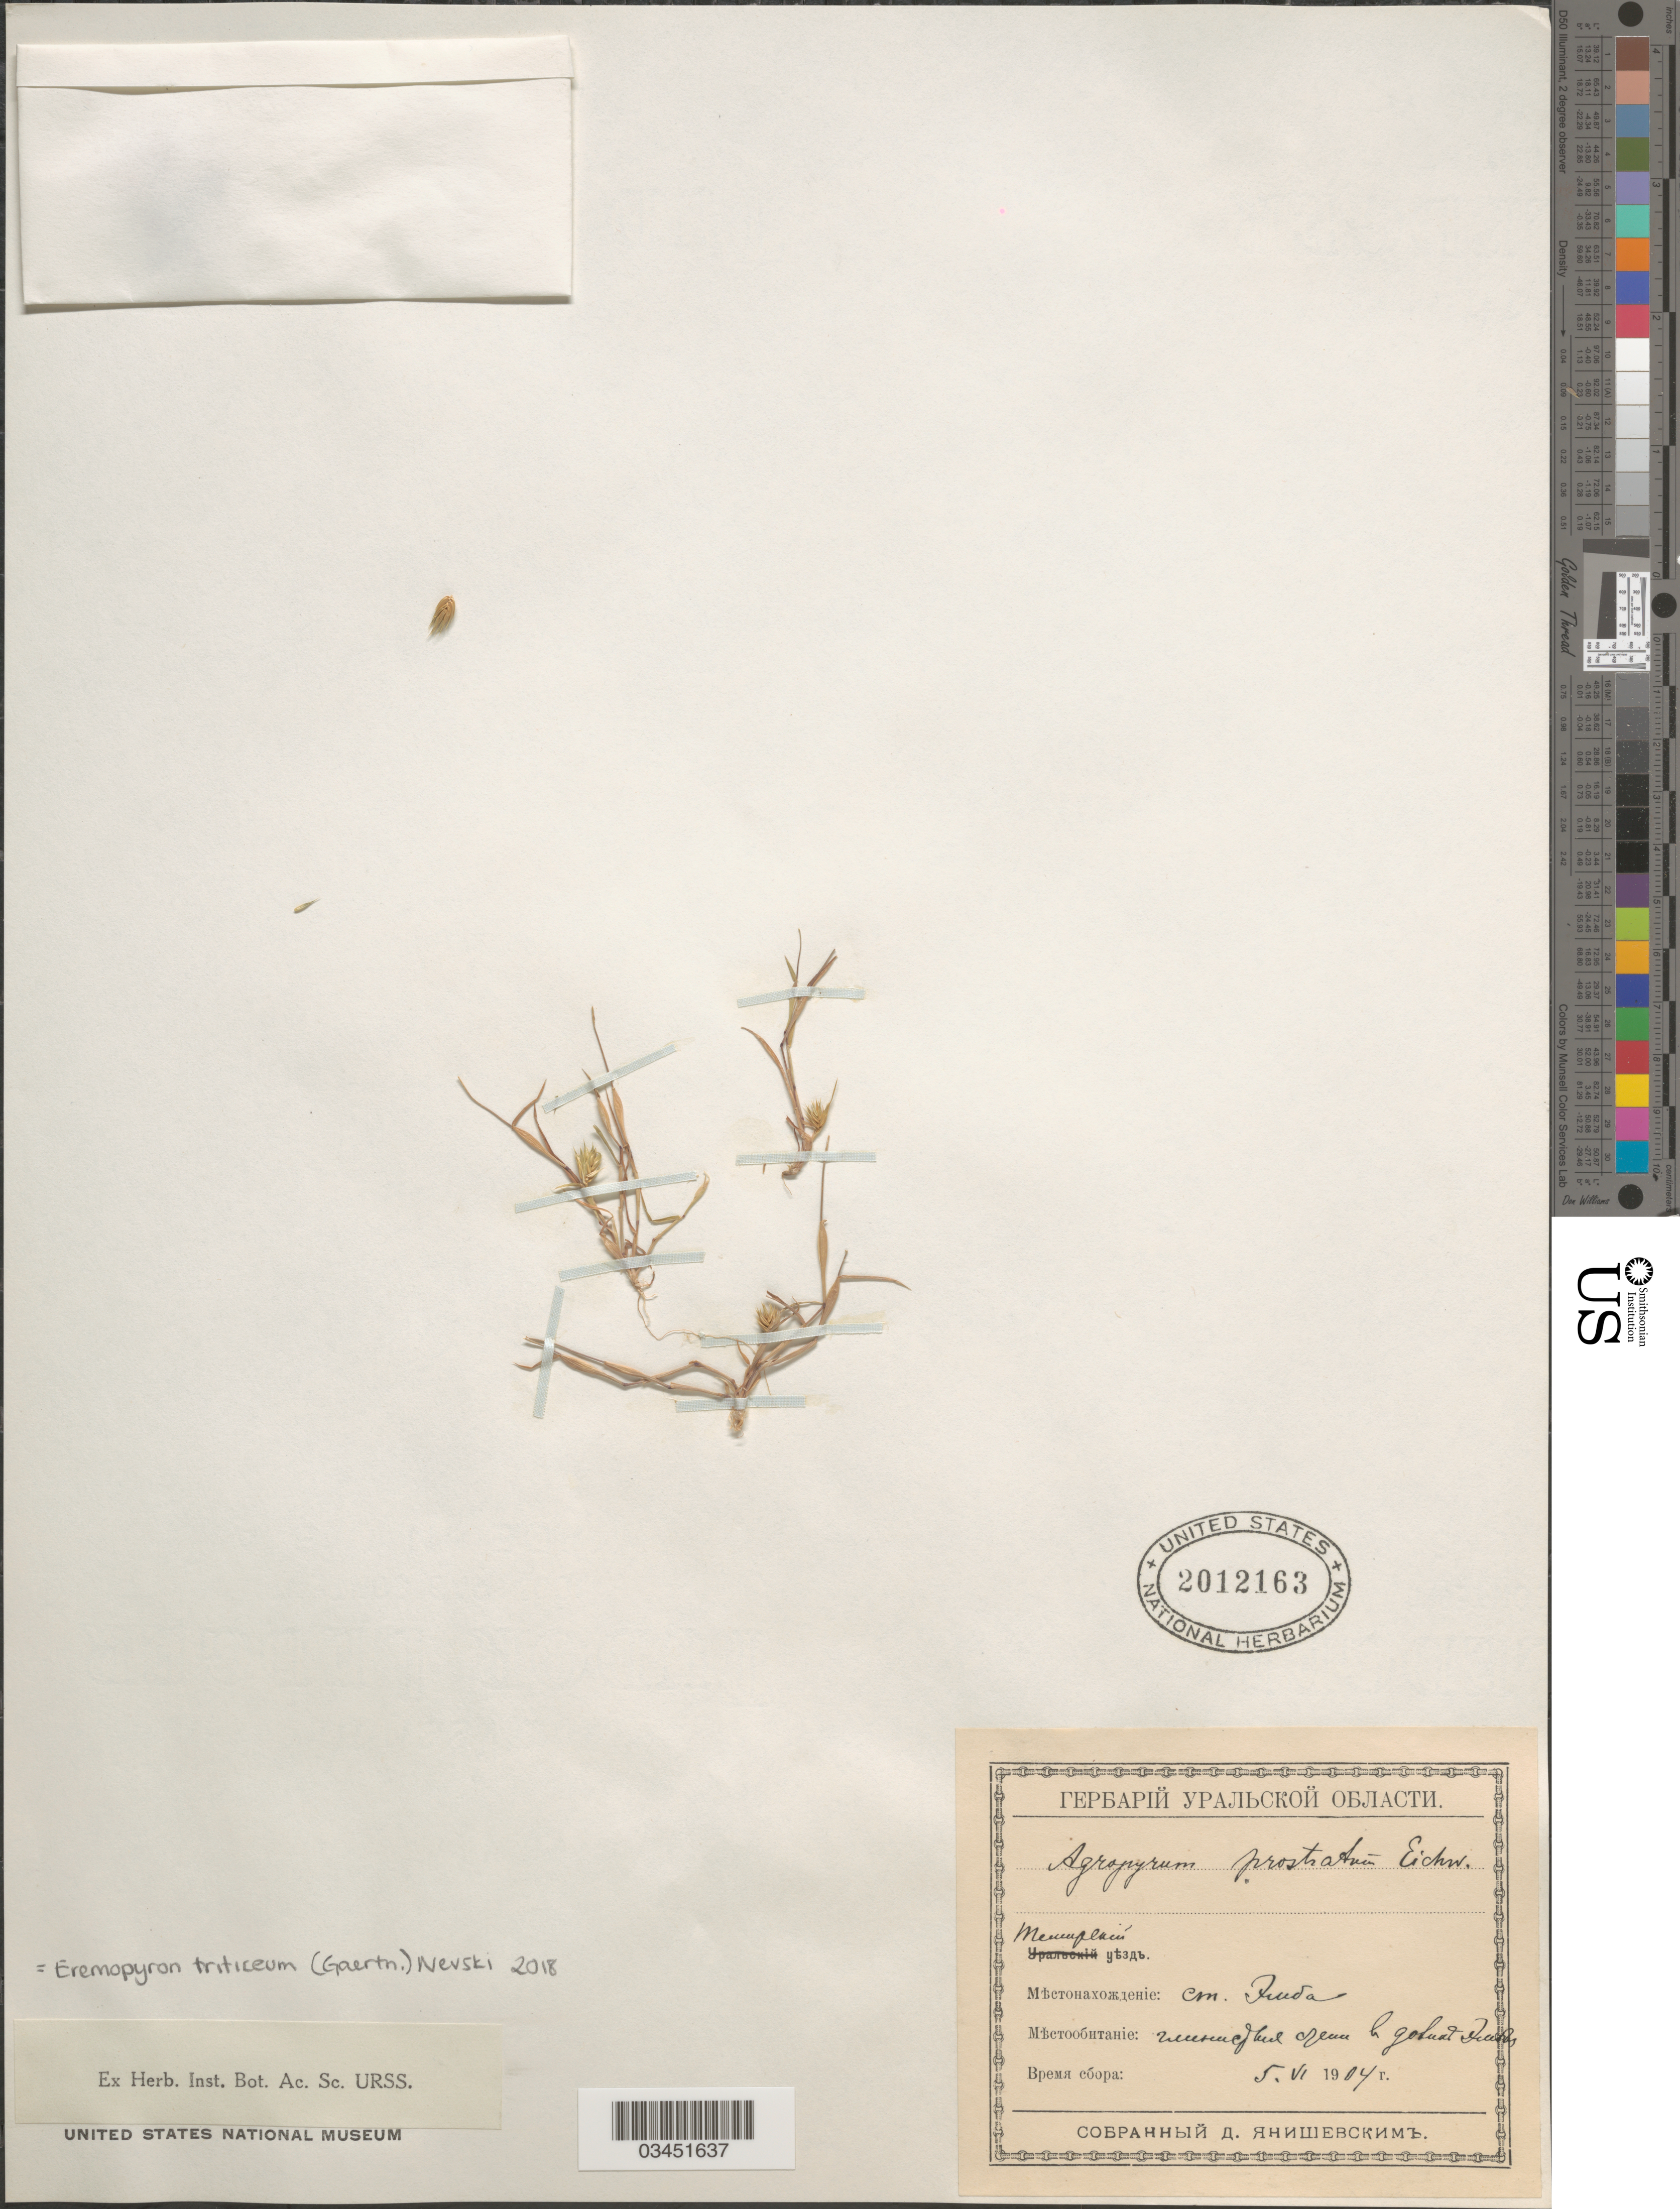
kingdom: Plantae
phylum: Tracheophyta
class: Liliopsida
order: Poales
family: Poaceae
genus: Eremopyrum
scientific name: Eremopyrum triticeum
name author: (Gaertn.) Nevski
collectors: D. Yanishevskiy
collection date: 1904-06-05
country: Kazakhstan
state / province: Aqtobe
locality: Station Emba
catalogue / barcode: US 2012163